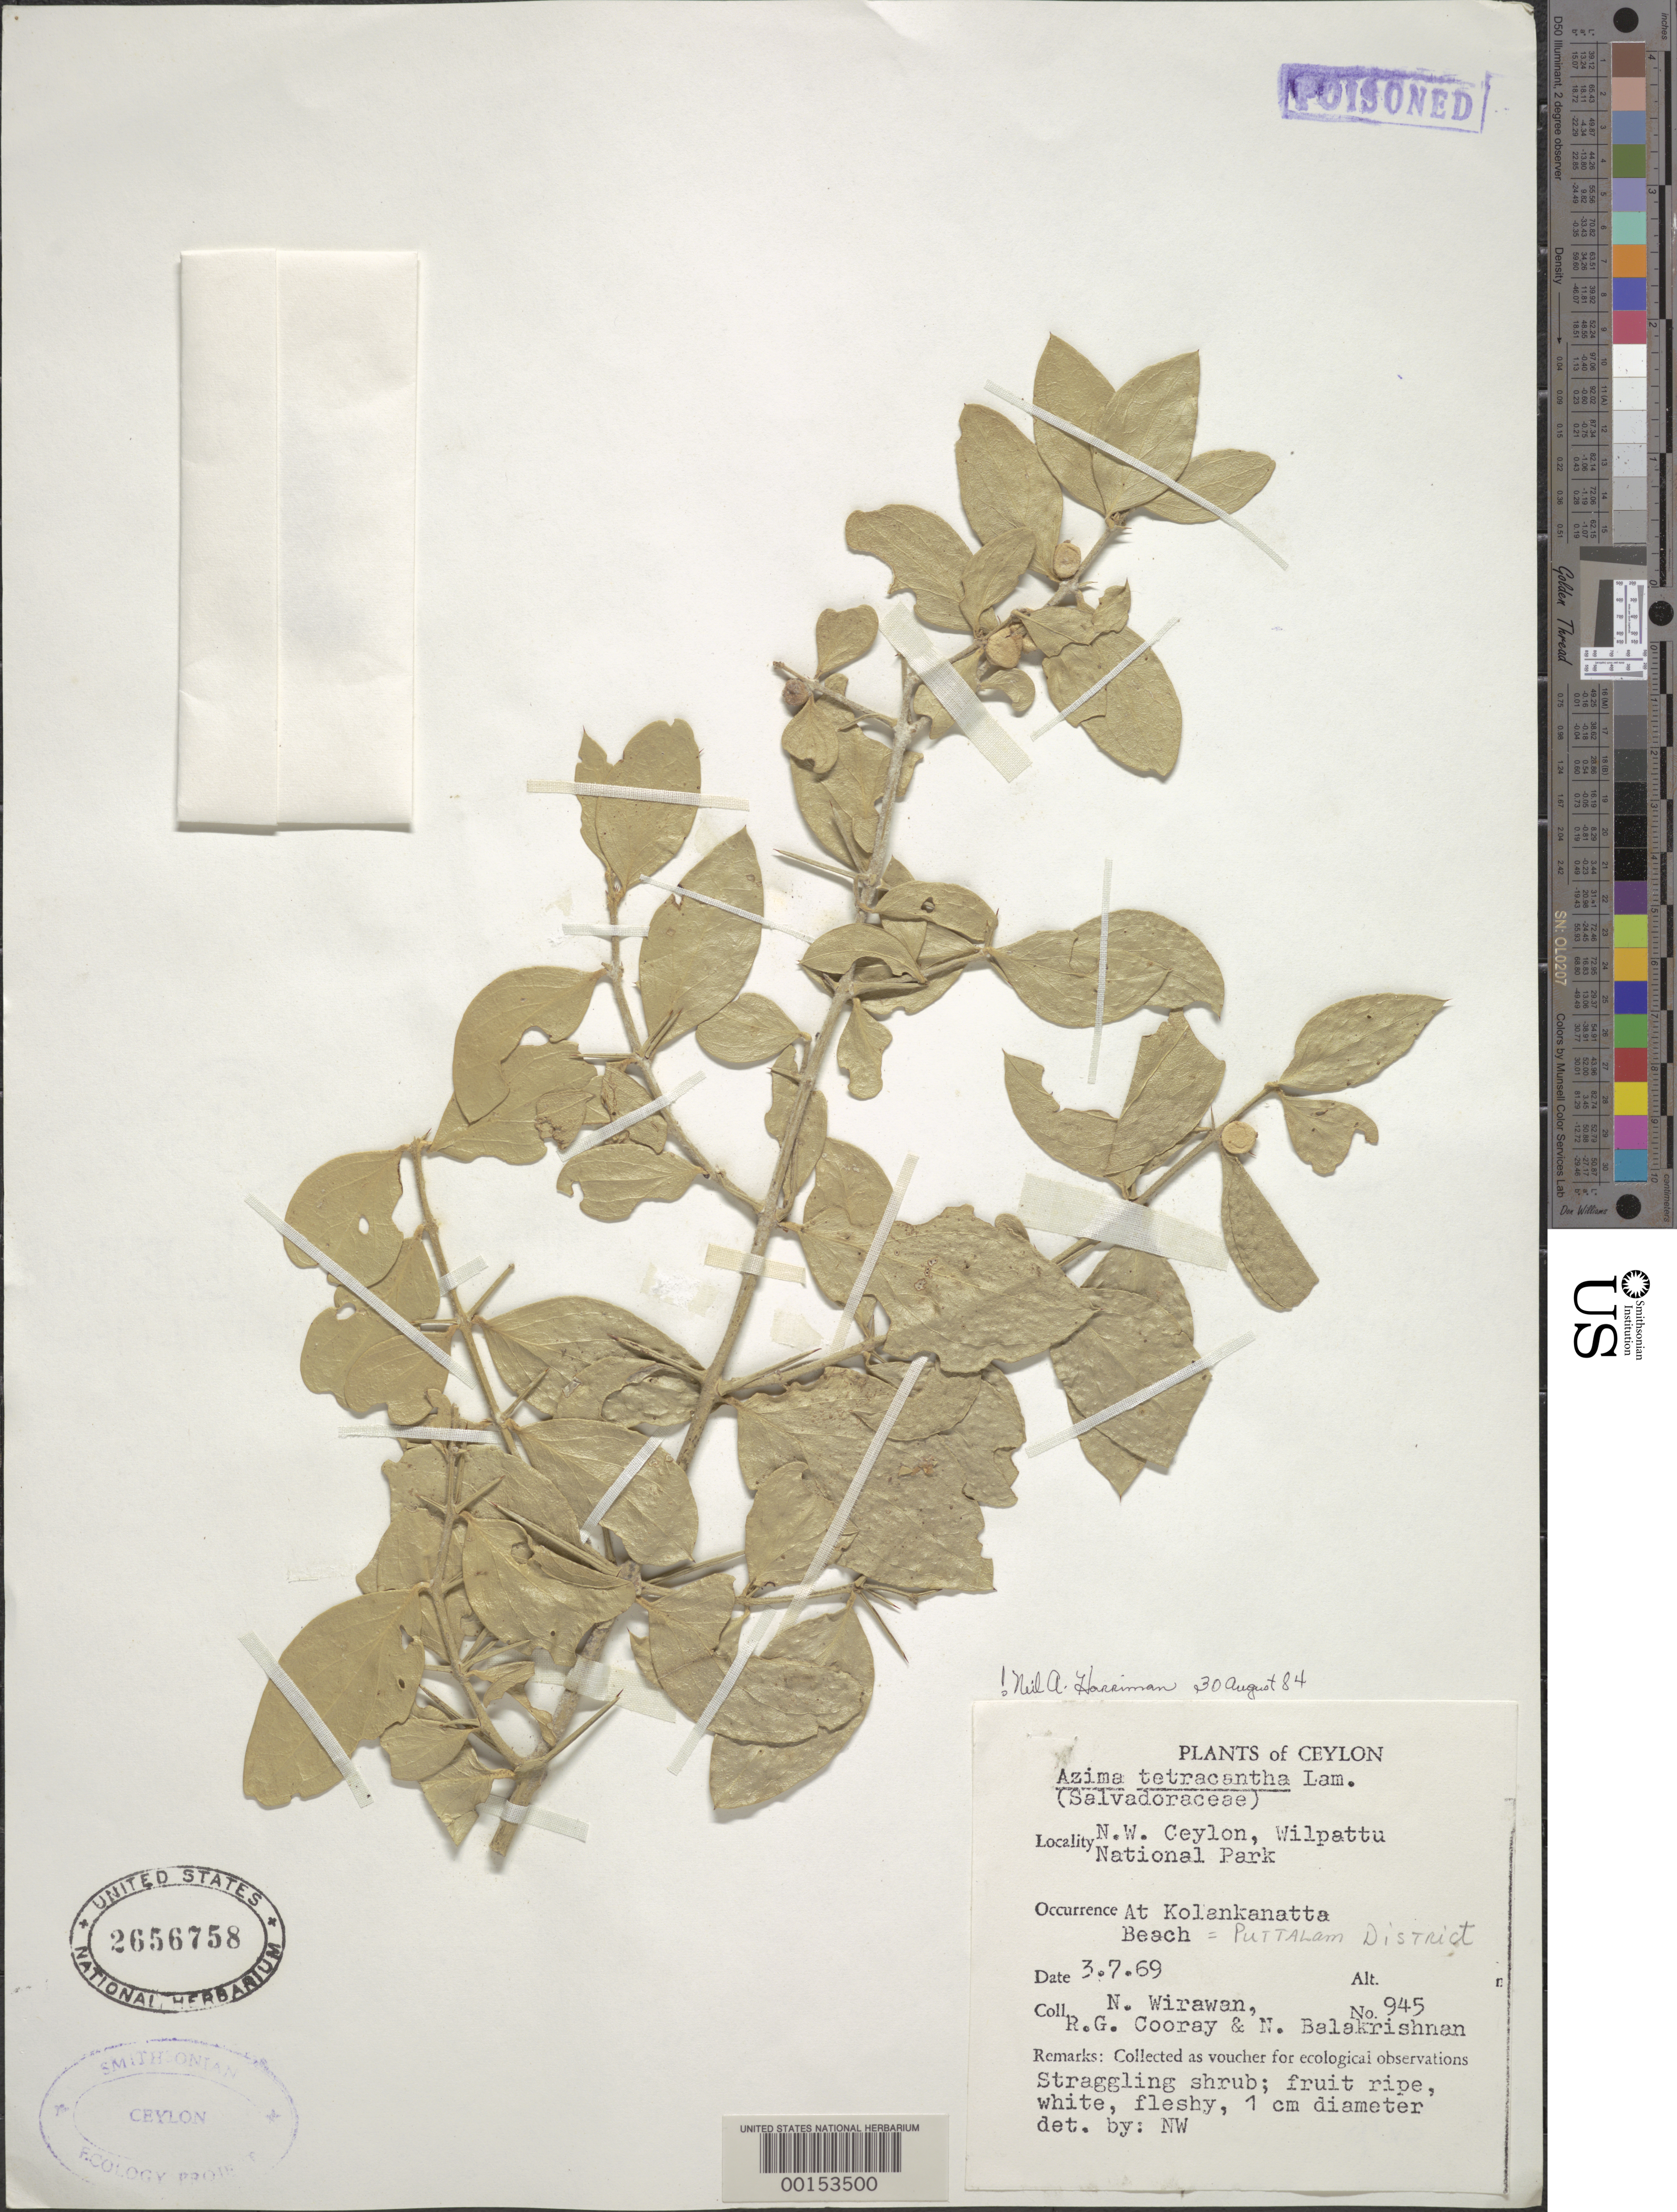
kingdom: Plantae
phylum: Tracheophyta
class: Magnoliopsida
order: Brassicales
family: Salvadoraceae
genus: Azima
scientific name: Azima tetracantha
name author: Lam.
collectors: N. Wirawan, R. Cooray & N. Balakrishnan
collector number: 945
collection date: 1969-07-03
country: Sri Lanka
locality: Ceylon. N.W. Ceylon, Wilpattu National Park. At Kolankanatta Beach = Puttalam District.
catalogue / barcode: US 2656758